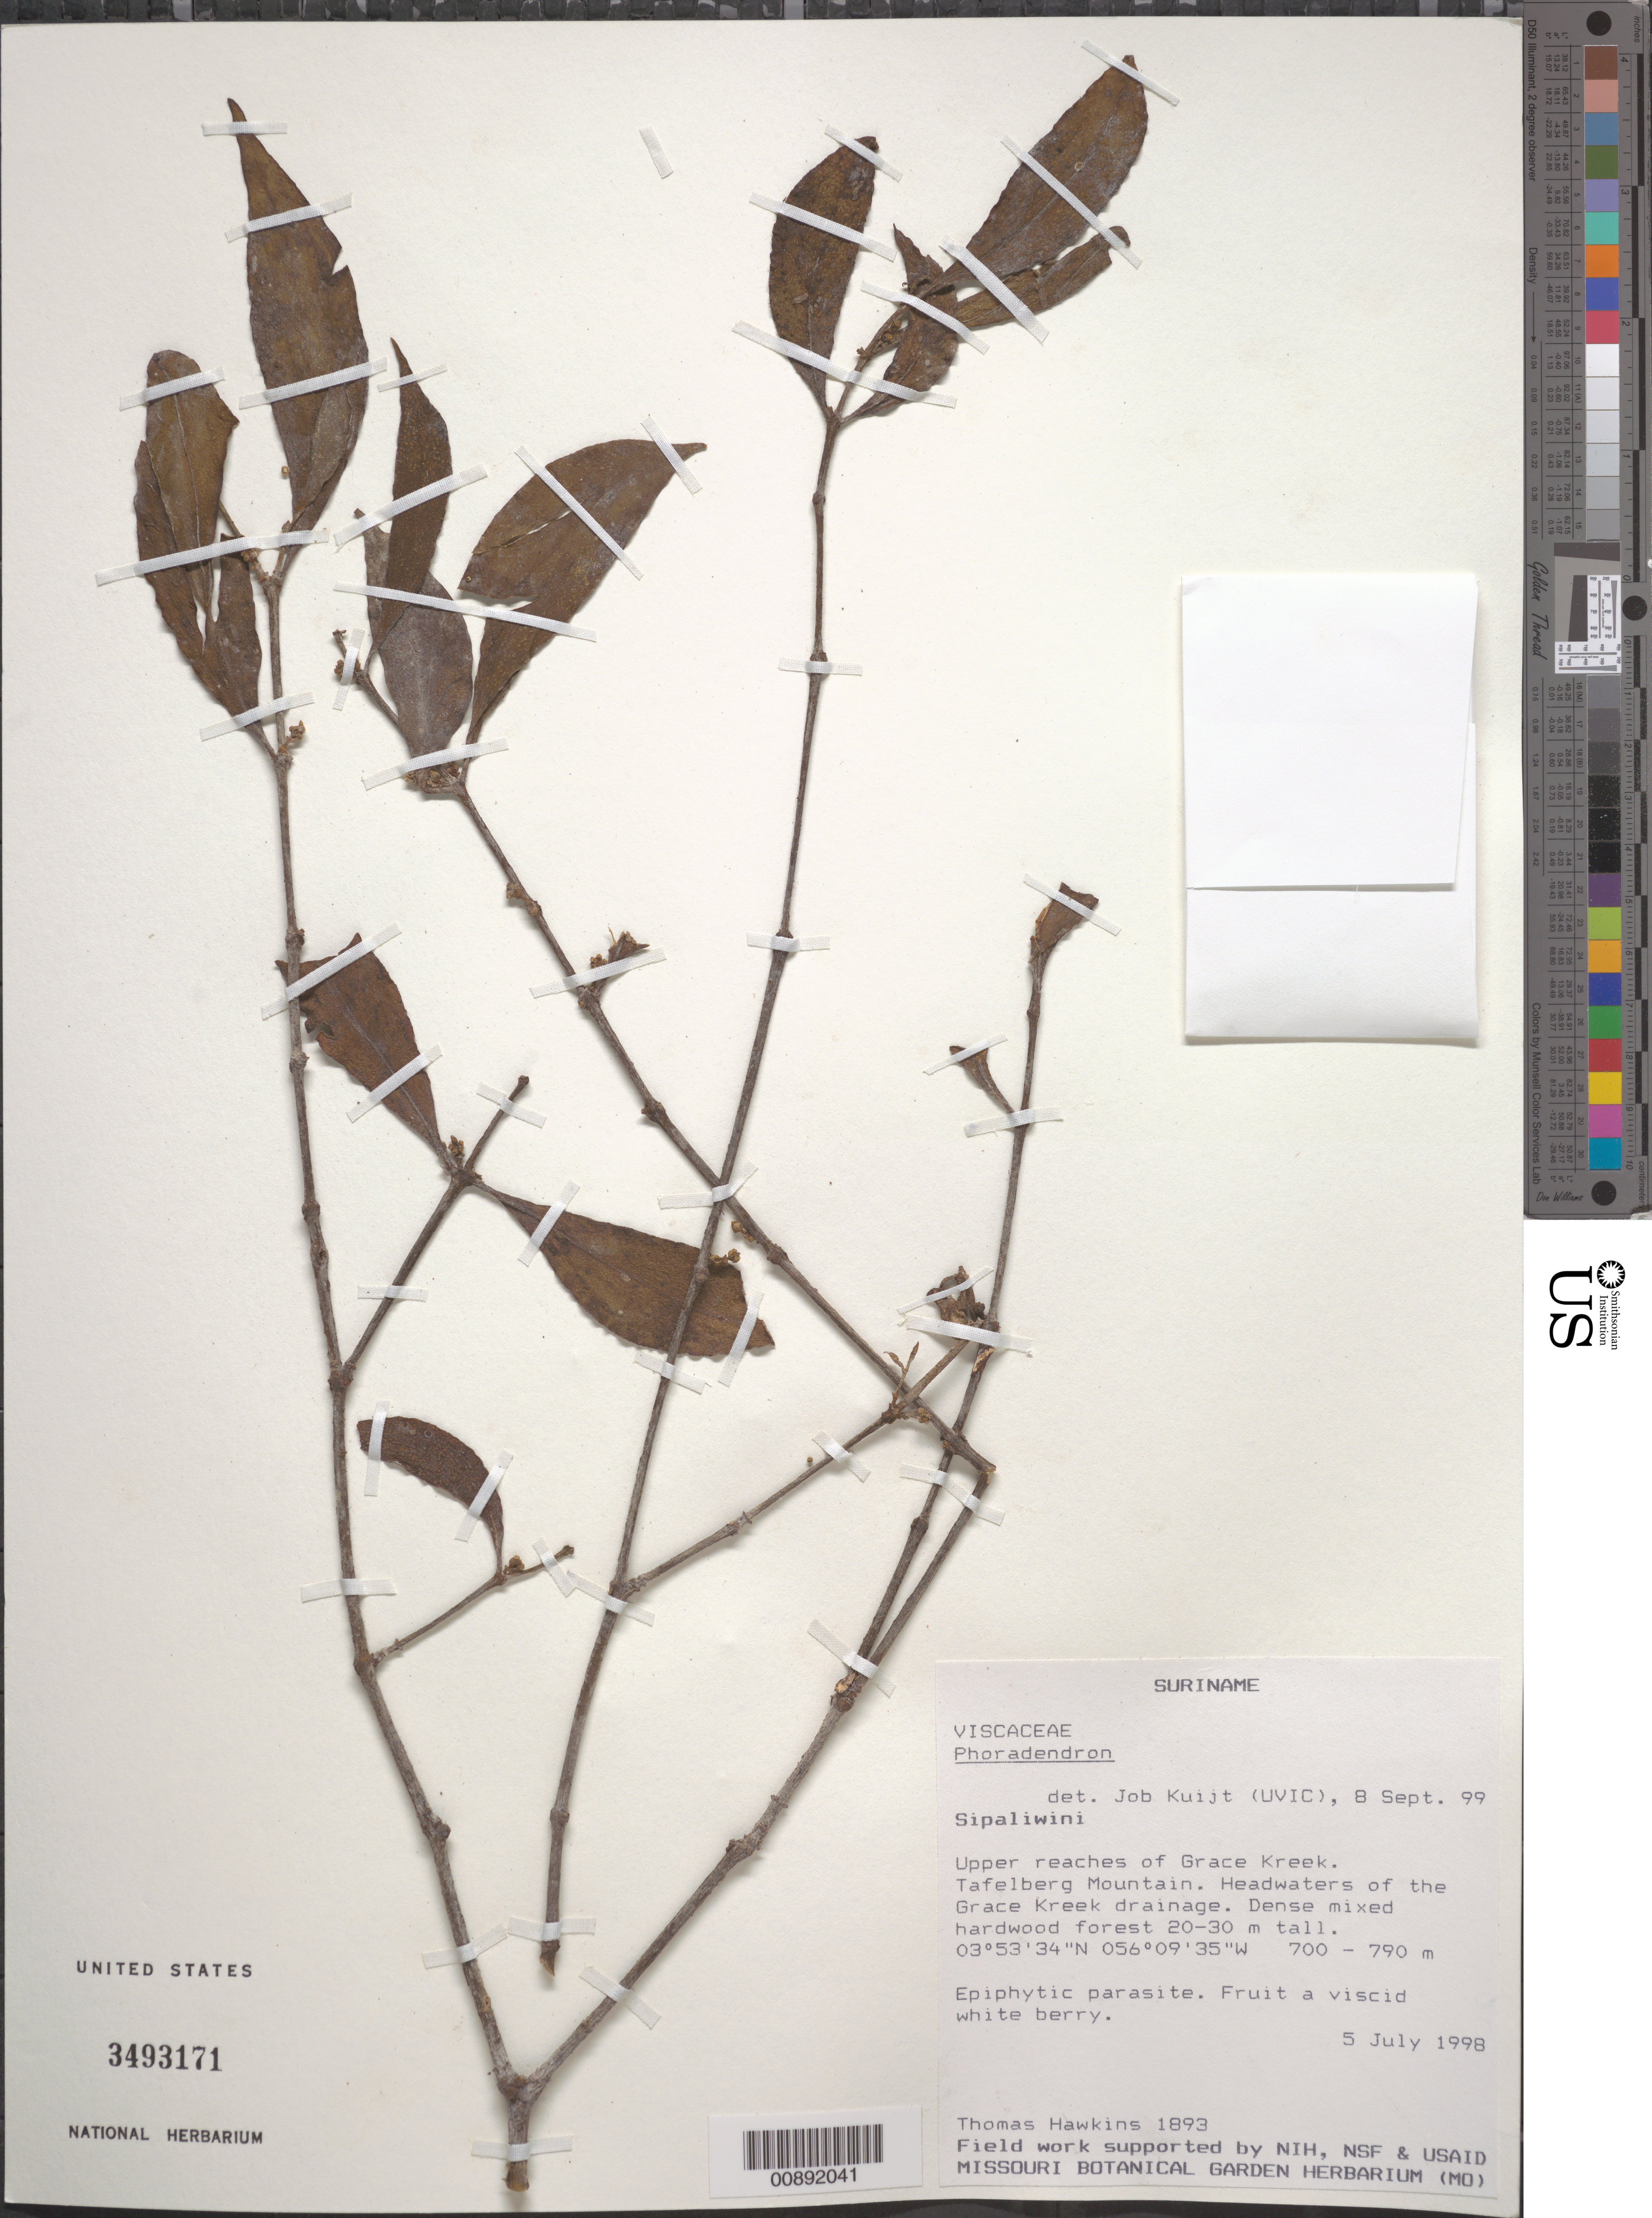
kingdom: Plantae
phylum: Tracheophyta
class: Magnoliopsida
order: Santalales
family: Viscaceae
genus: Phoradendron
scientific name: Phoradendron sp.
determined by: Kuijt, Job, (CANADA)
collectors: T. Hawkins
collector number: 1893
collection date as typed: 5-Jul-98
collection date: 1998-07-05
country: Suriname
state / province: Sipaliwini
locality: Tafelberg (Table Mountain), Grace Kreek, upper reaches, headwaters of the Grace Kreek drainage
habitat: Dense mixed hardwood forest 20-30m tall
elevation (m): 700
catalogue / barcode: US 3493171